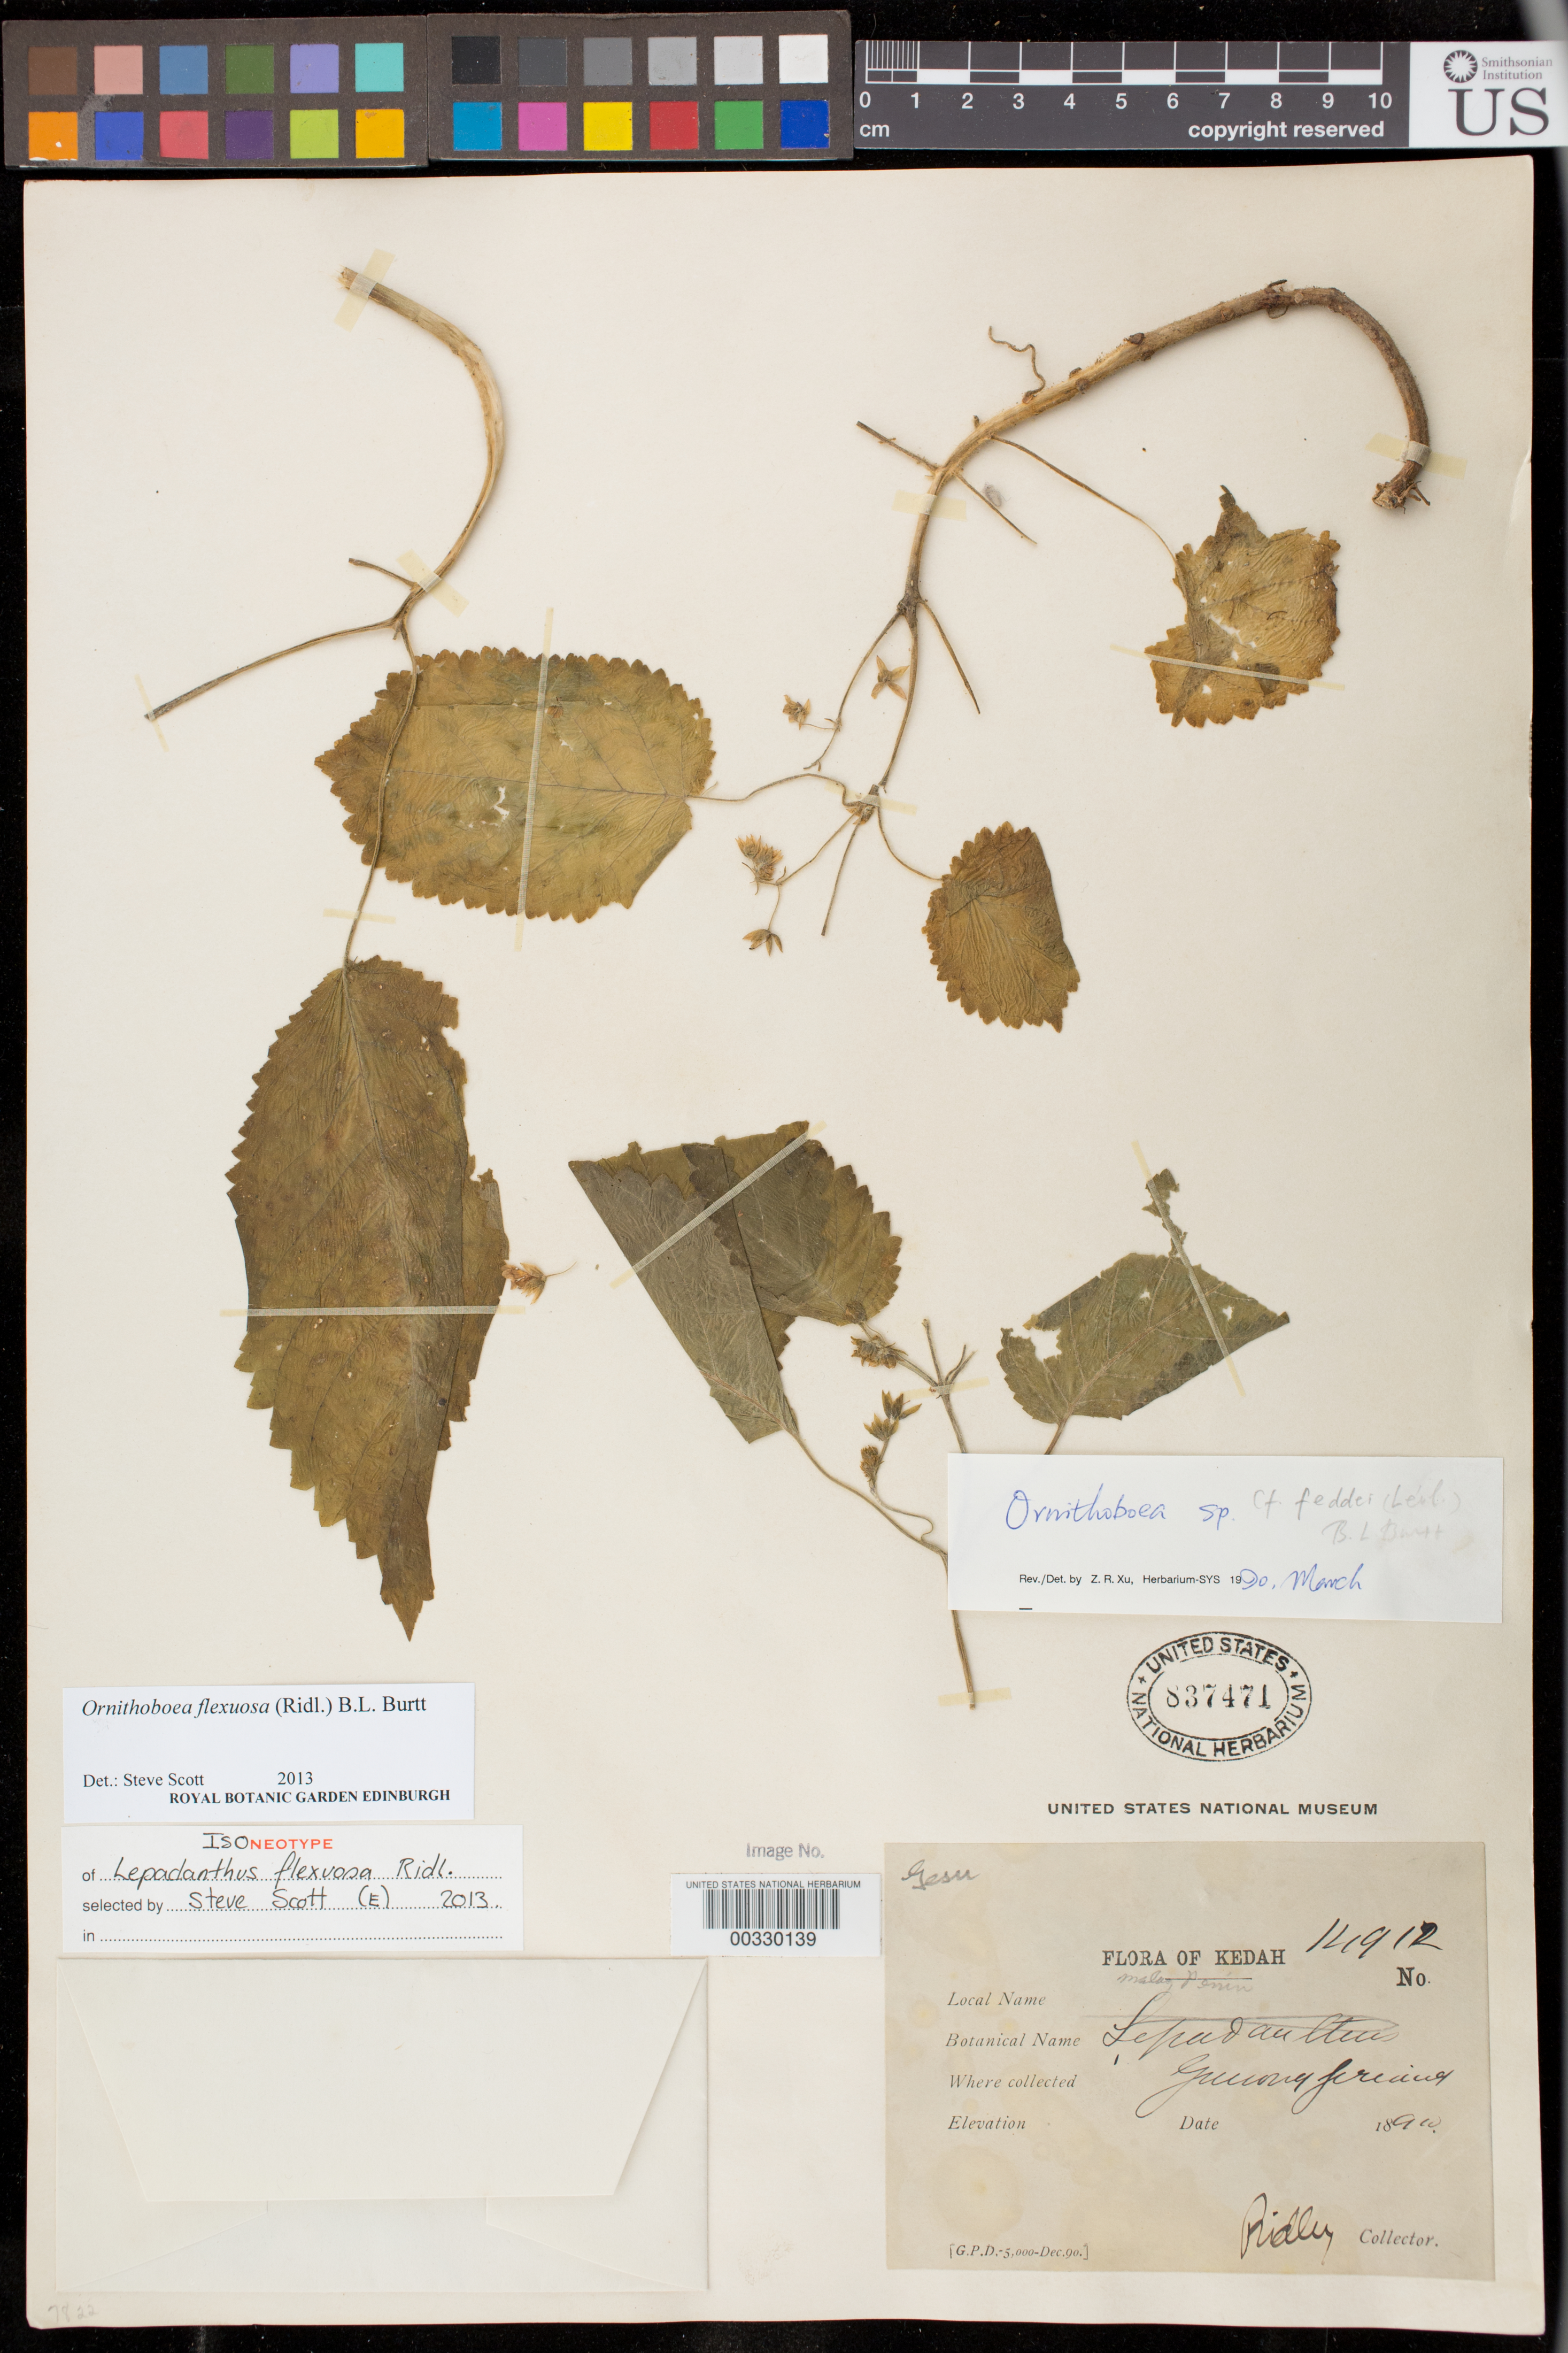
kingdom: Plantae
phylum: Tracheophyta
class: Magnoliopsida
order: Lamiales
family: Gesneriaceae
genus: Lepadanthus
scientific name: Lepadanthus flexuosus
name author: Ridl.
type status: Isoneotype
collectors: H. N. Ridley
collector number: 14912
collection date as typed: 1890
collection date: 1890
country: Malaysia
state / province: Kedah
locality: Kedah, Geriang [Keriang]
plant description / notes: Collection date on this specimen uncertain, preprinted with "18" but "91" (or "910"?) written in; neotypification cites collection date as March 1910.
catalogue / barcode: US 837471